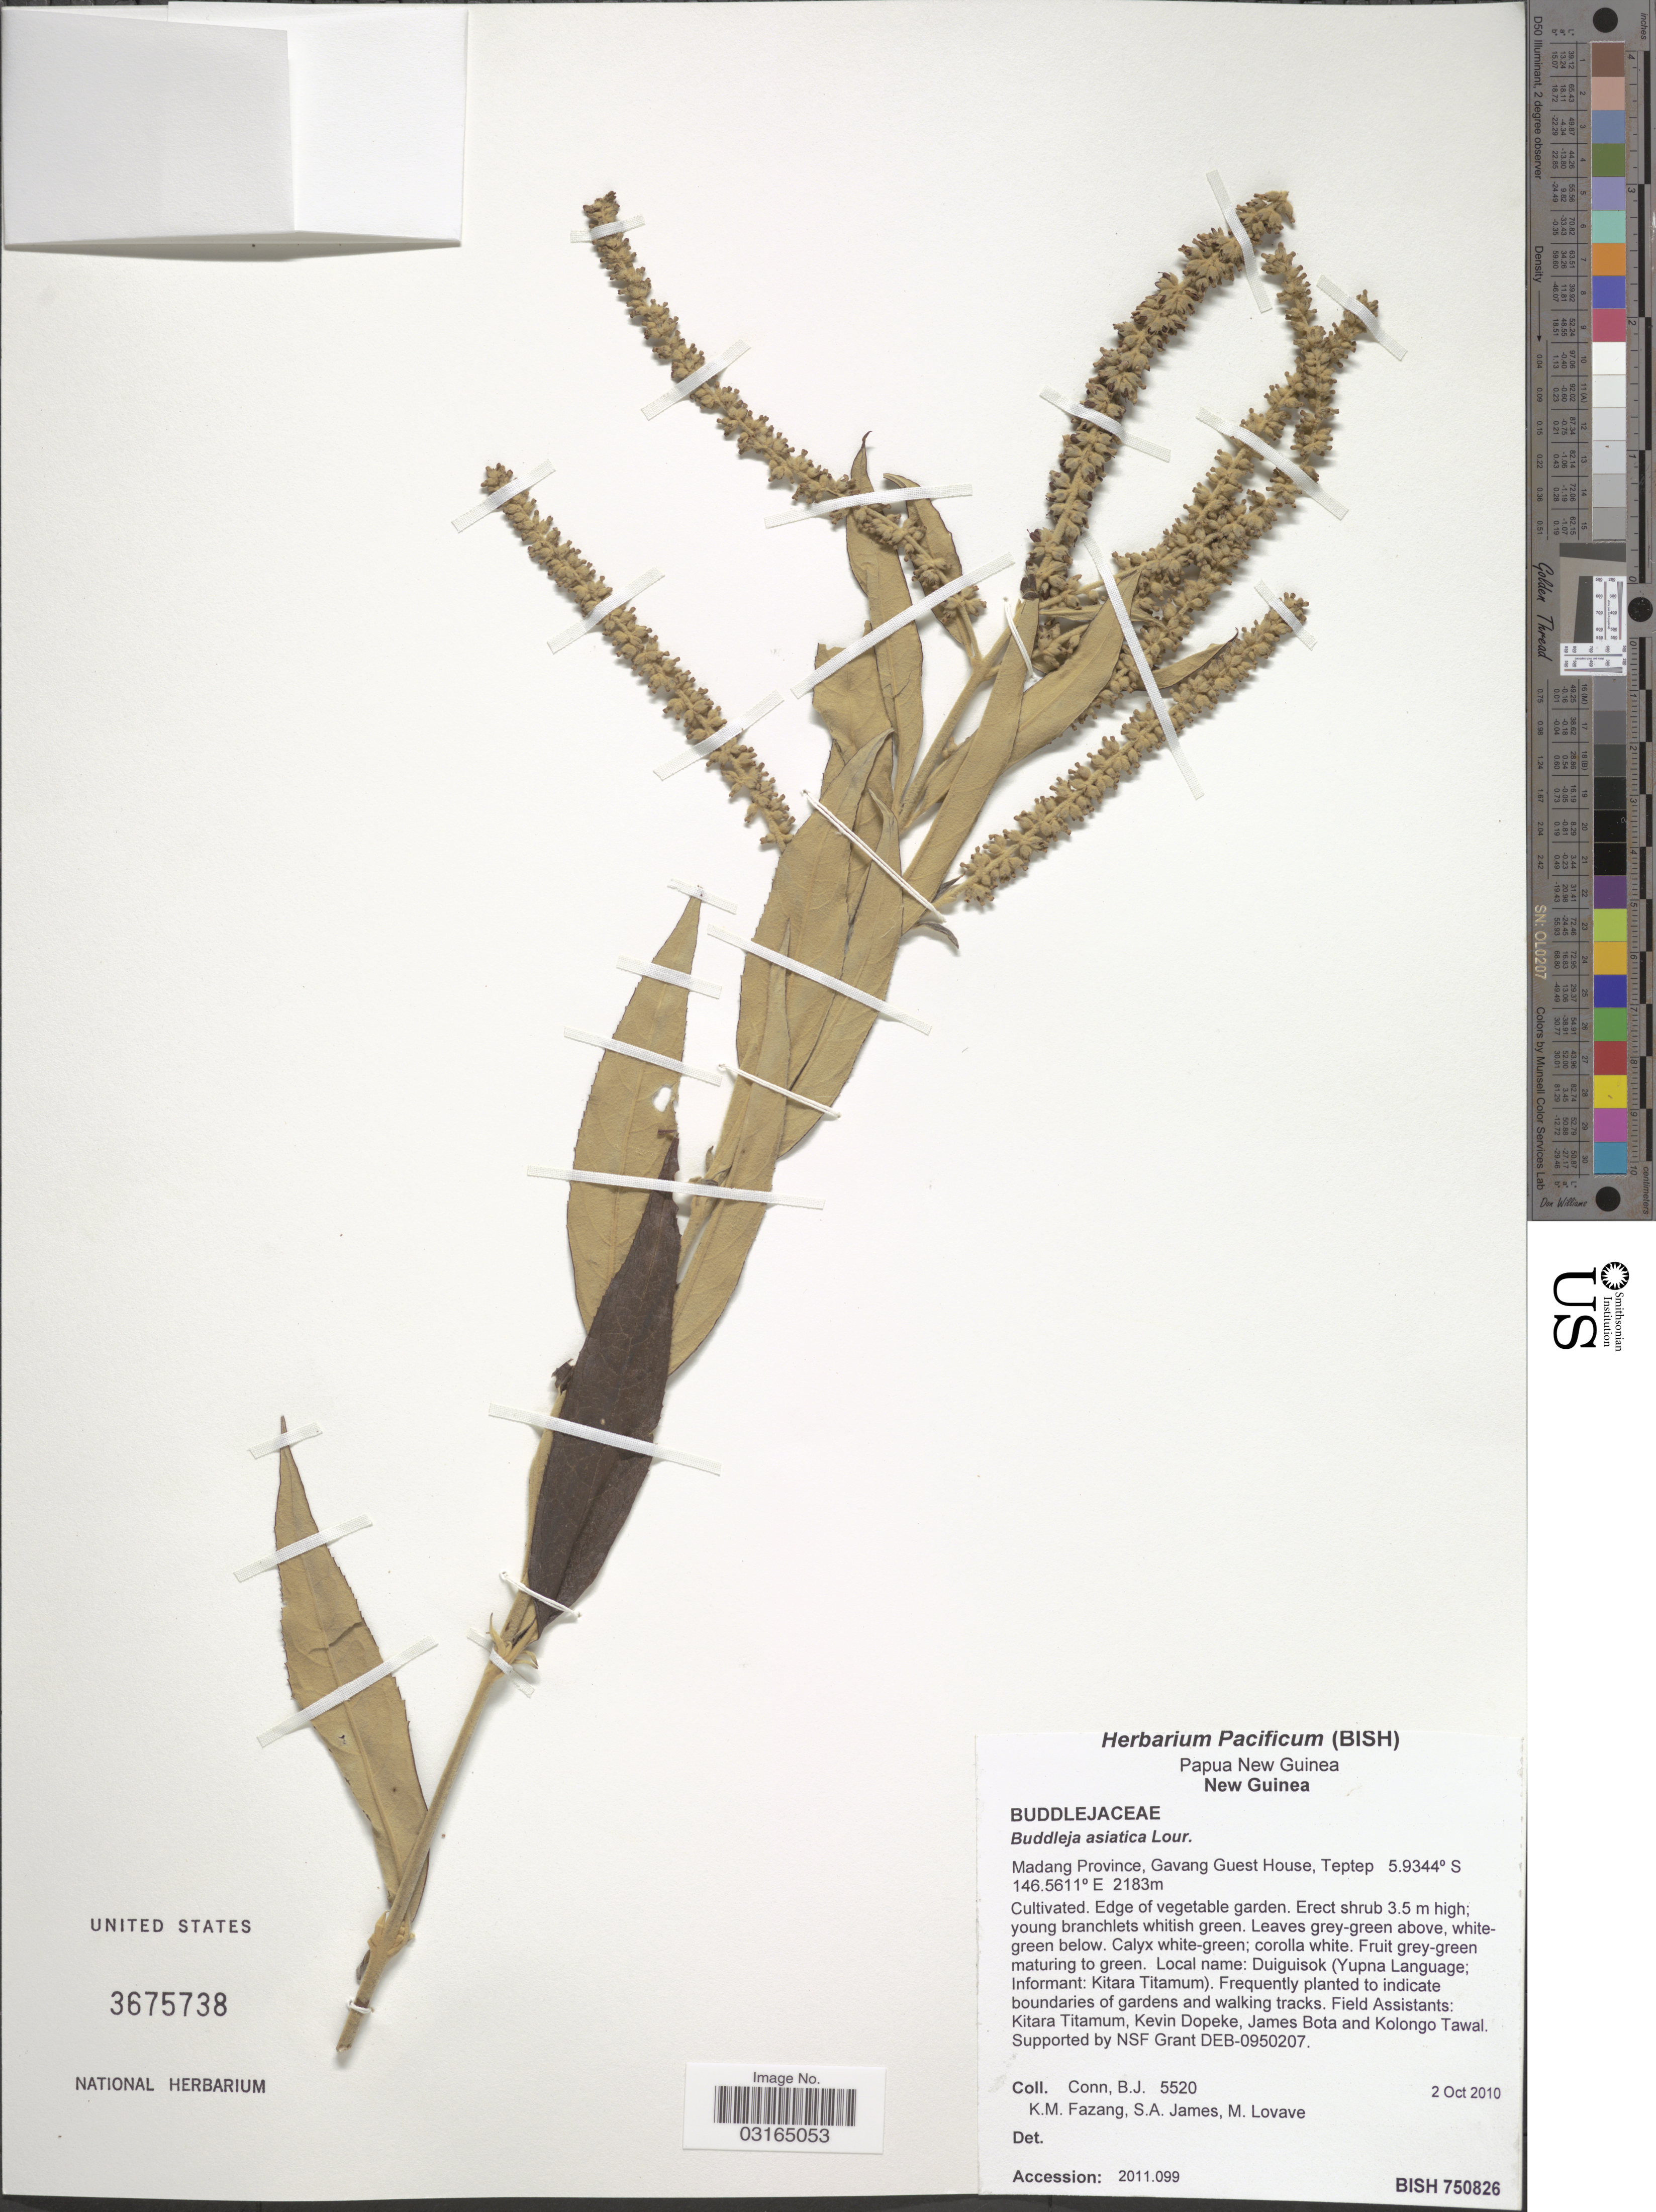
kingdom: Plantae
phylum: Tracheophyta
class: Magnoliopsida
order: Lamiales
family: Scrophulariaceae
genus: Buddleja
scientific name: Buddleja asiatica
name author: Lour.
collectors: B. Conn, K. Fazang, S. James & M. Lovave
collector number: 5520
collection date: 2010-10-02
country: Papua New Guinea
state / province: Madang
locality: Gavang Guest House, Teptep.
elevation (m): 2183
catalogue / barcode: US 3675738